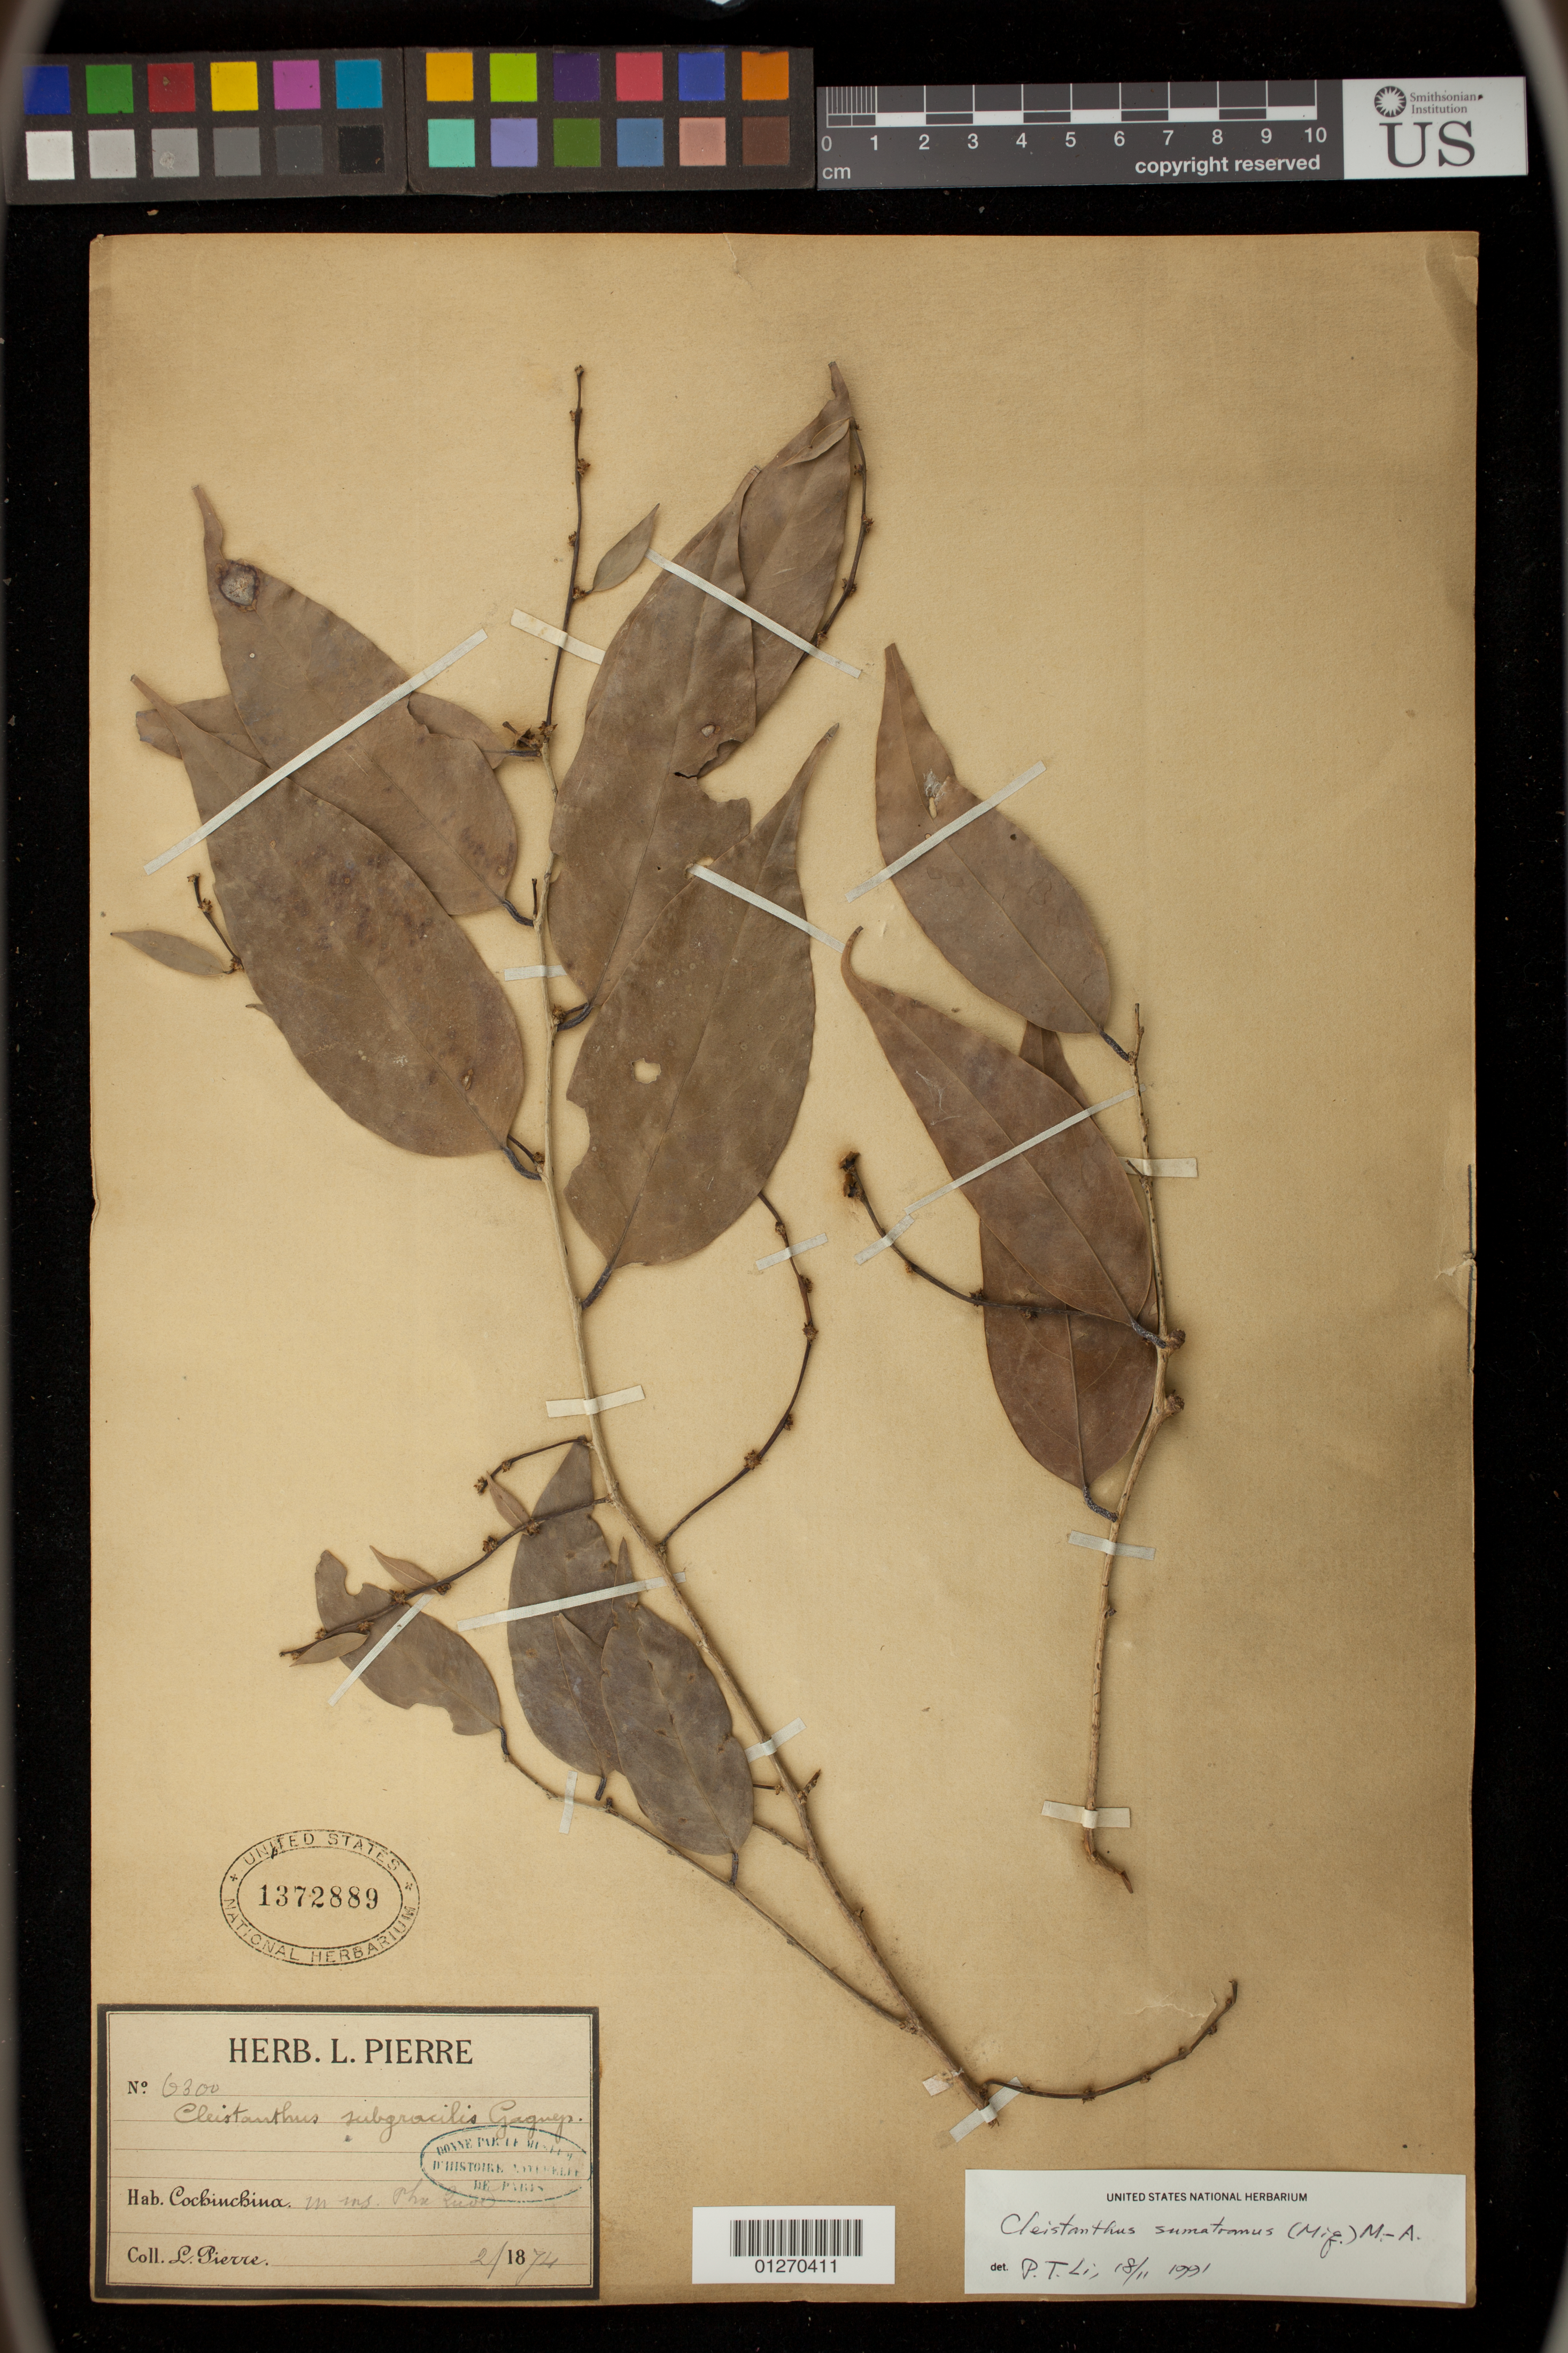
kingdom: Plantae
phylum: Tracheophyta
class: Magnoliopsida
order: Malpighiales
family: Phyllanthaceae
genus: Cleistanthus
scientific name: Cleistanthus sumatranus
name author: (Miq.) Müll. Arg.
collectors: L. Pierre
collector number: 6300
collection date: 1874-02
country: Vietnam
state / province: Kien Giang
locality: Cochinchina,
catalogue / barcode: US 1372889